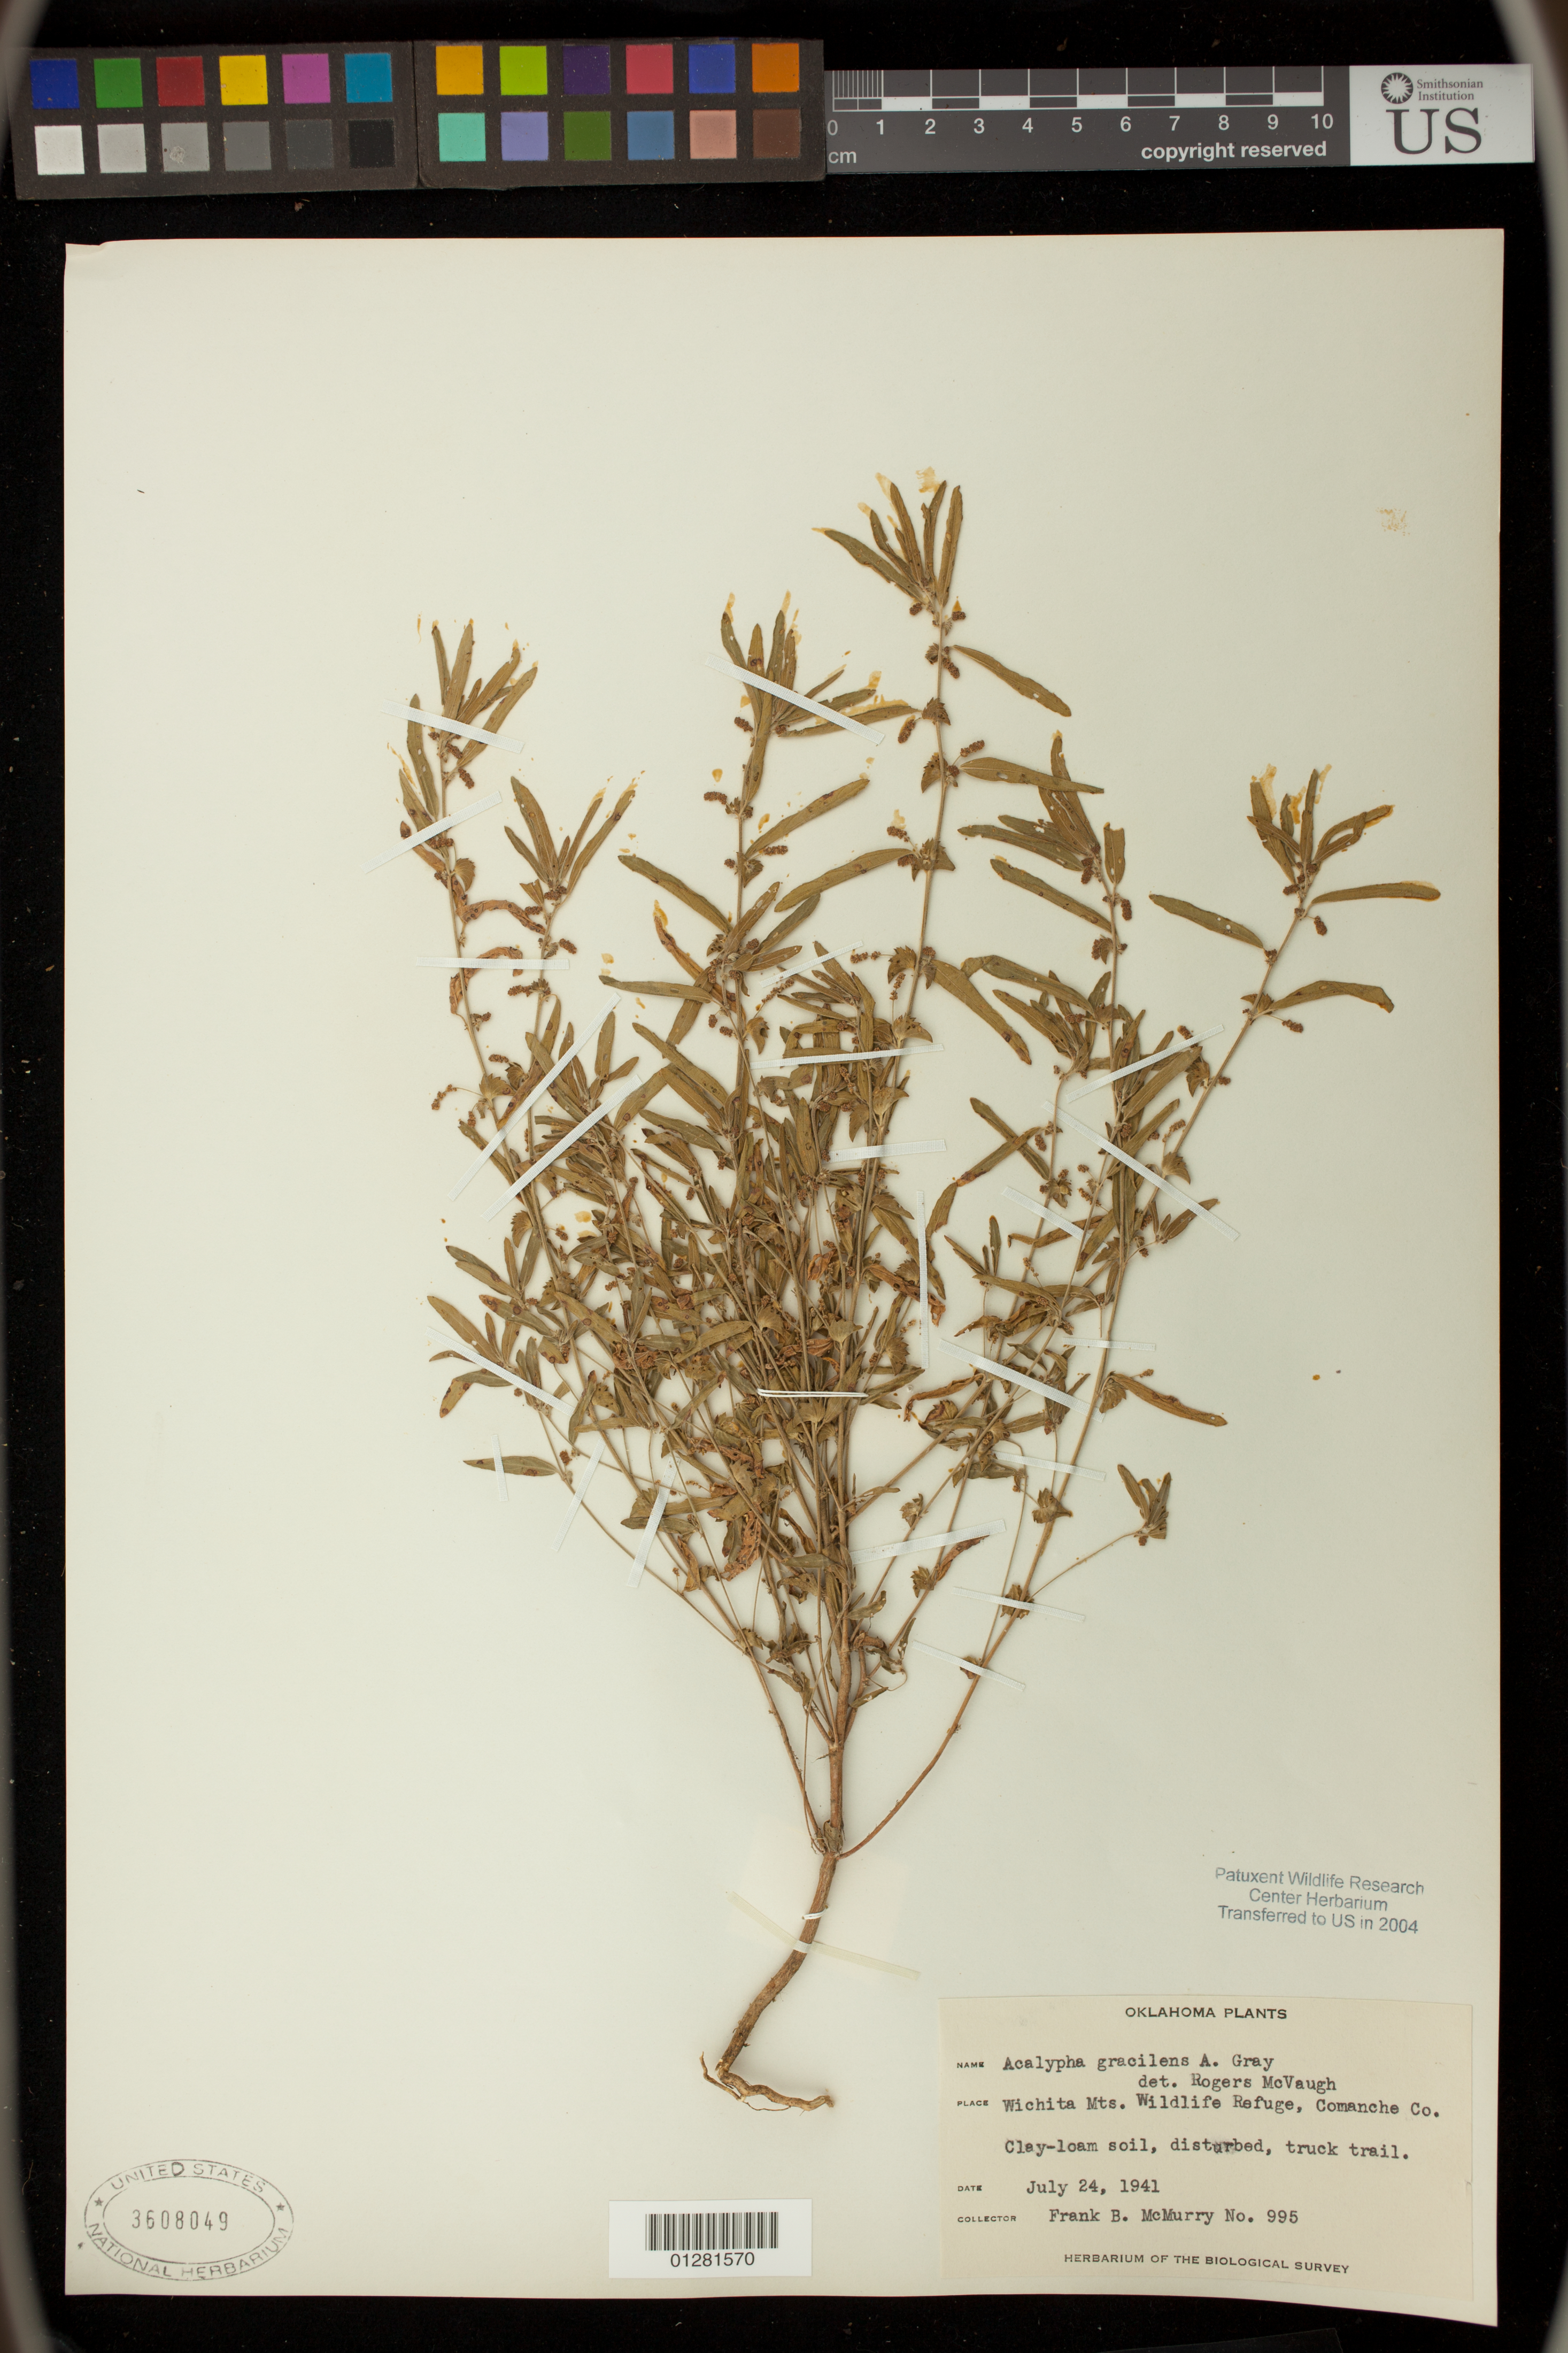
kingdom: Plantae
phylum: Tracheophyta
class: Magnoliopsida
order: Malpighiales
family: Euphorbiaceae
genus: Acalypha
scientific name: Acalypha gracilens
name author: A. Gray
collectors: F. B. McMurry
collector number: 995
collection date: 1941-07-24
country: United States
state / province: Oklahoma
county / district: Comanche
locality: Wichita Mts. Wildlife Refuge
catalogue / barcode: US 3608049